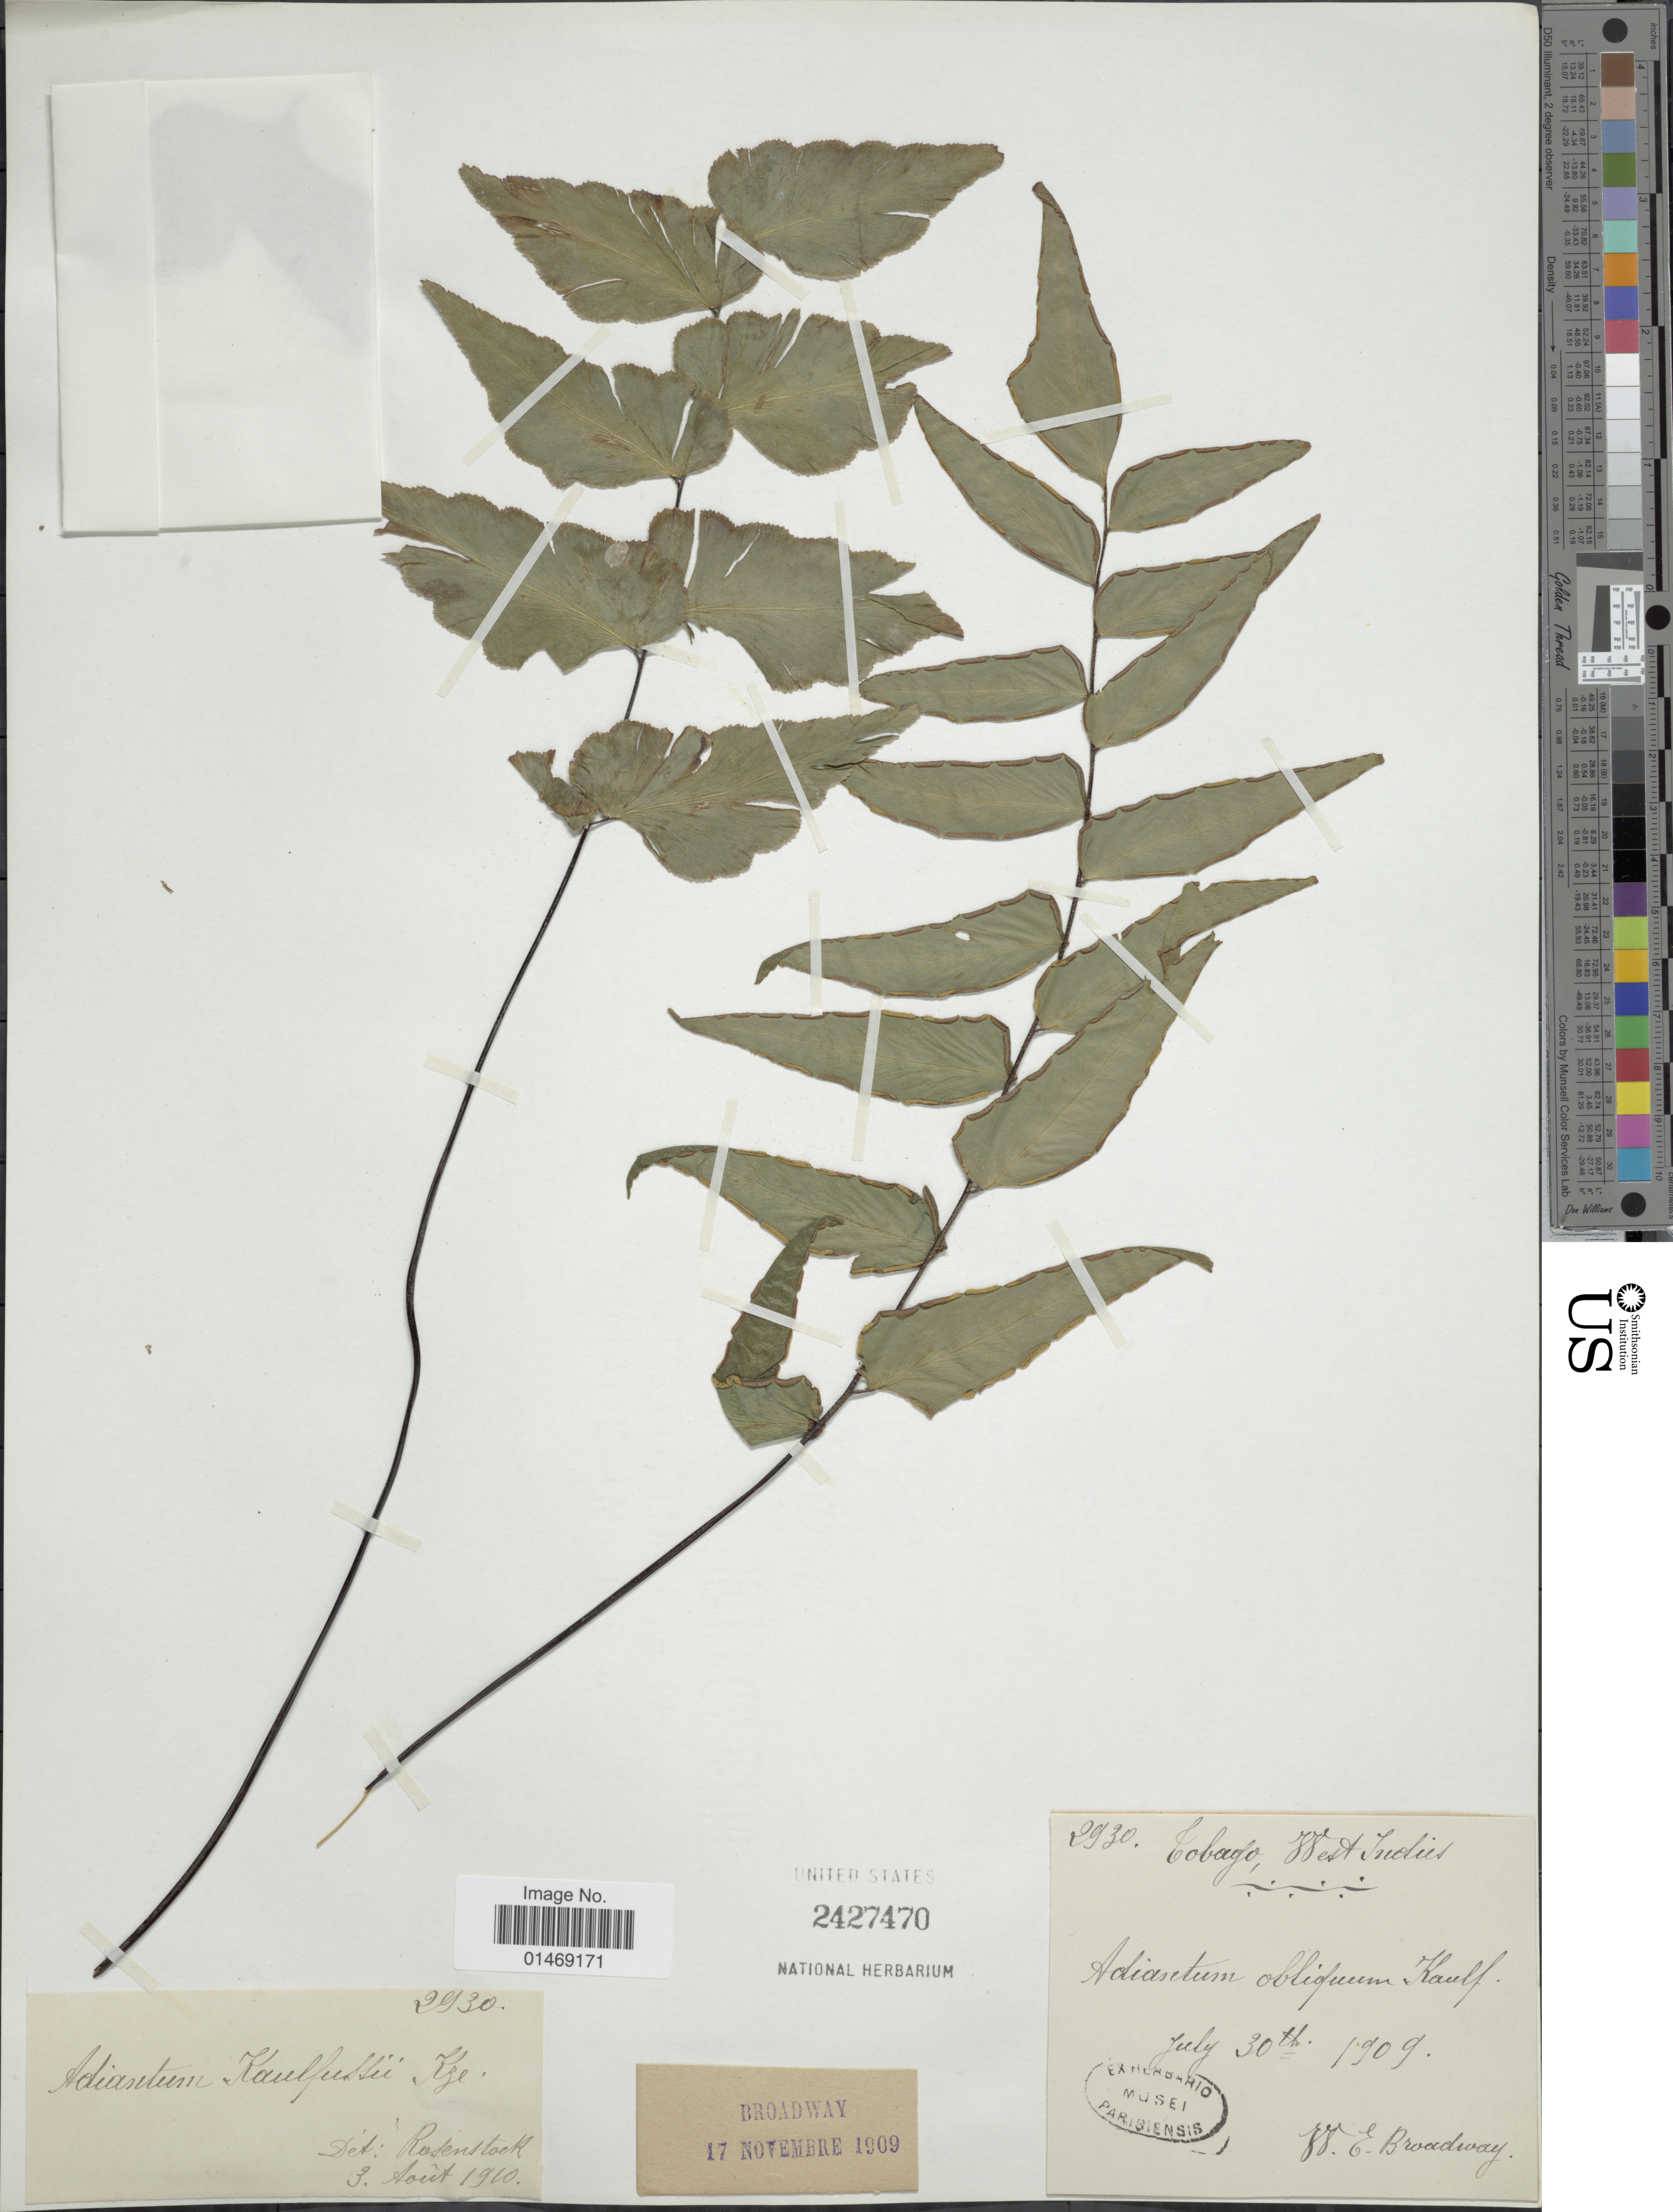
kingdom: Plantae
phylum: Tracheophyta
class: Polypodiopsida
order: Polypodiales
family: Pteridaceae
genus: Adiantum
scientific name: Adiantum obliquum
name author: Willd.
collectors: W. E. Broadway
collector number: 2930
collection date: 1909-07-30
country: Trinidad and Tobago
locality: Tobago, West Indies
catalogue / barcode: US 2427470